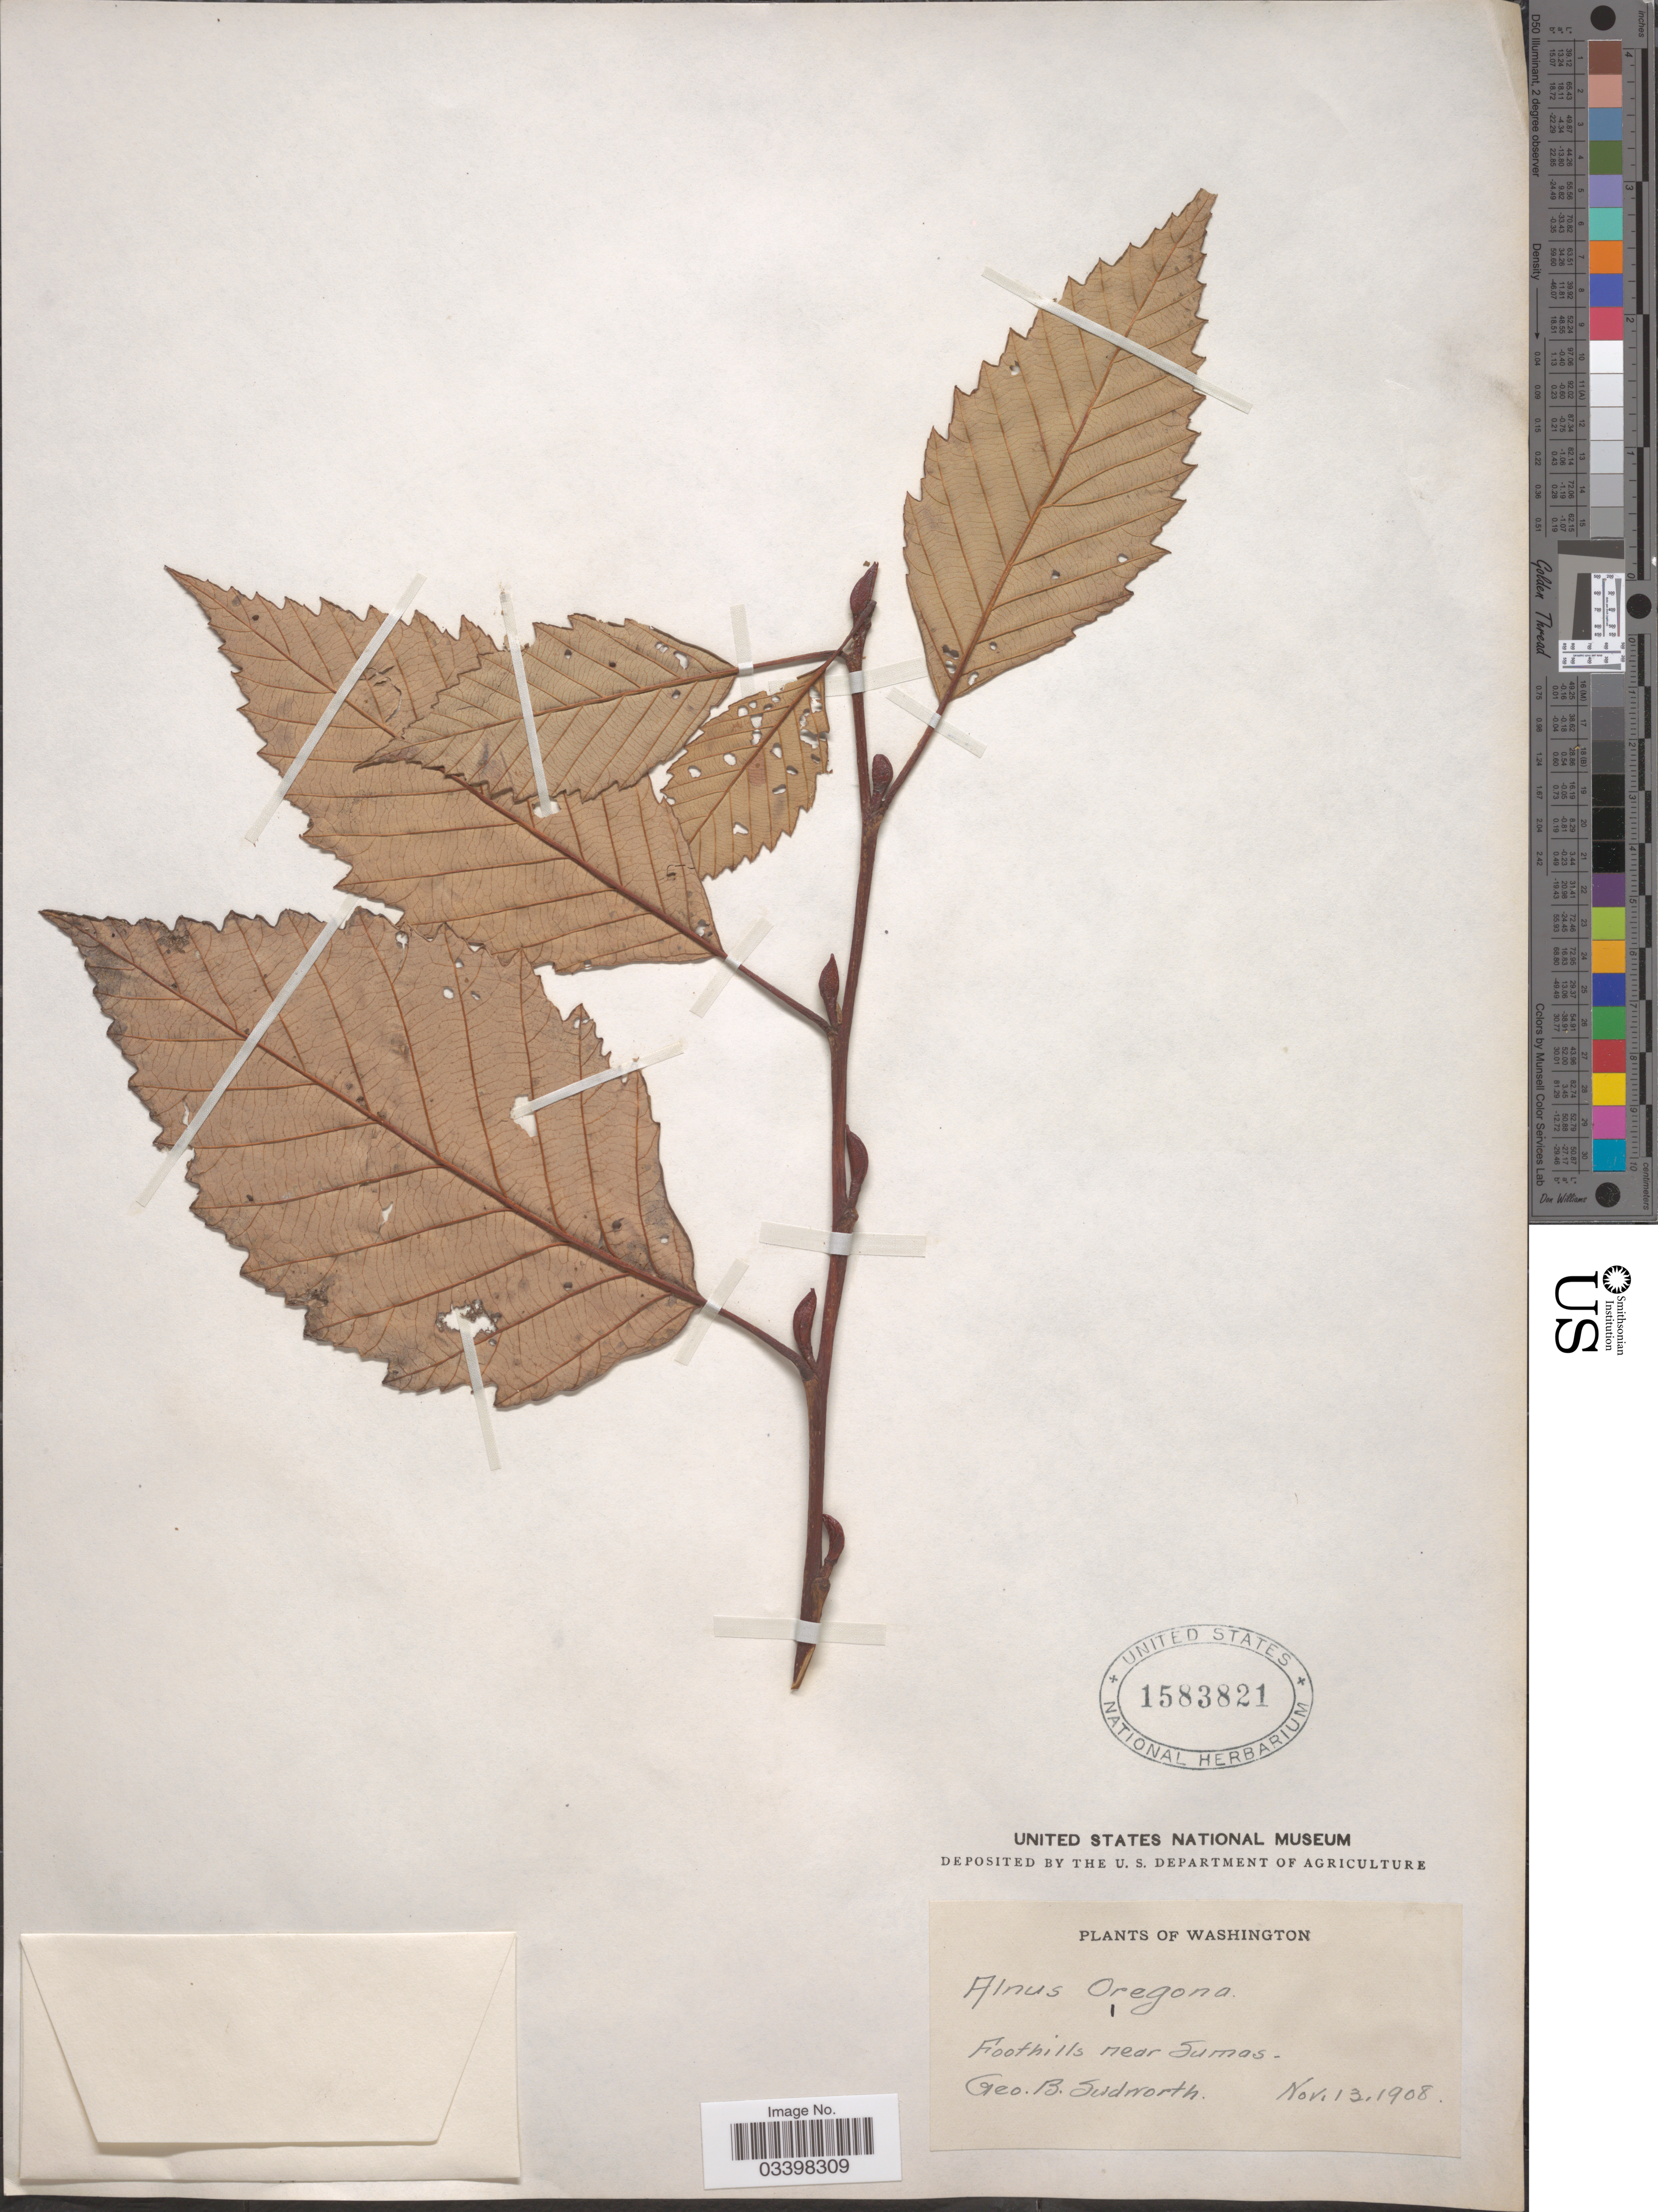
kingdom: Plantae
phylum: Tracheophyta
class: Magnoliopsida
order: Fagales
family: Betulaceae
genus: Alnus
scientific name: Alnus rubra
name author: Bong.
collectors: G. B. Sudworth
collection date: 1908-11-13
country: United States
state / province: Washington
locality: Foothills near Sumas.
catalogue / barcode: US 1583821